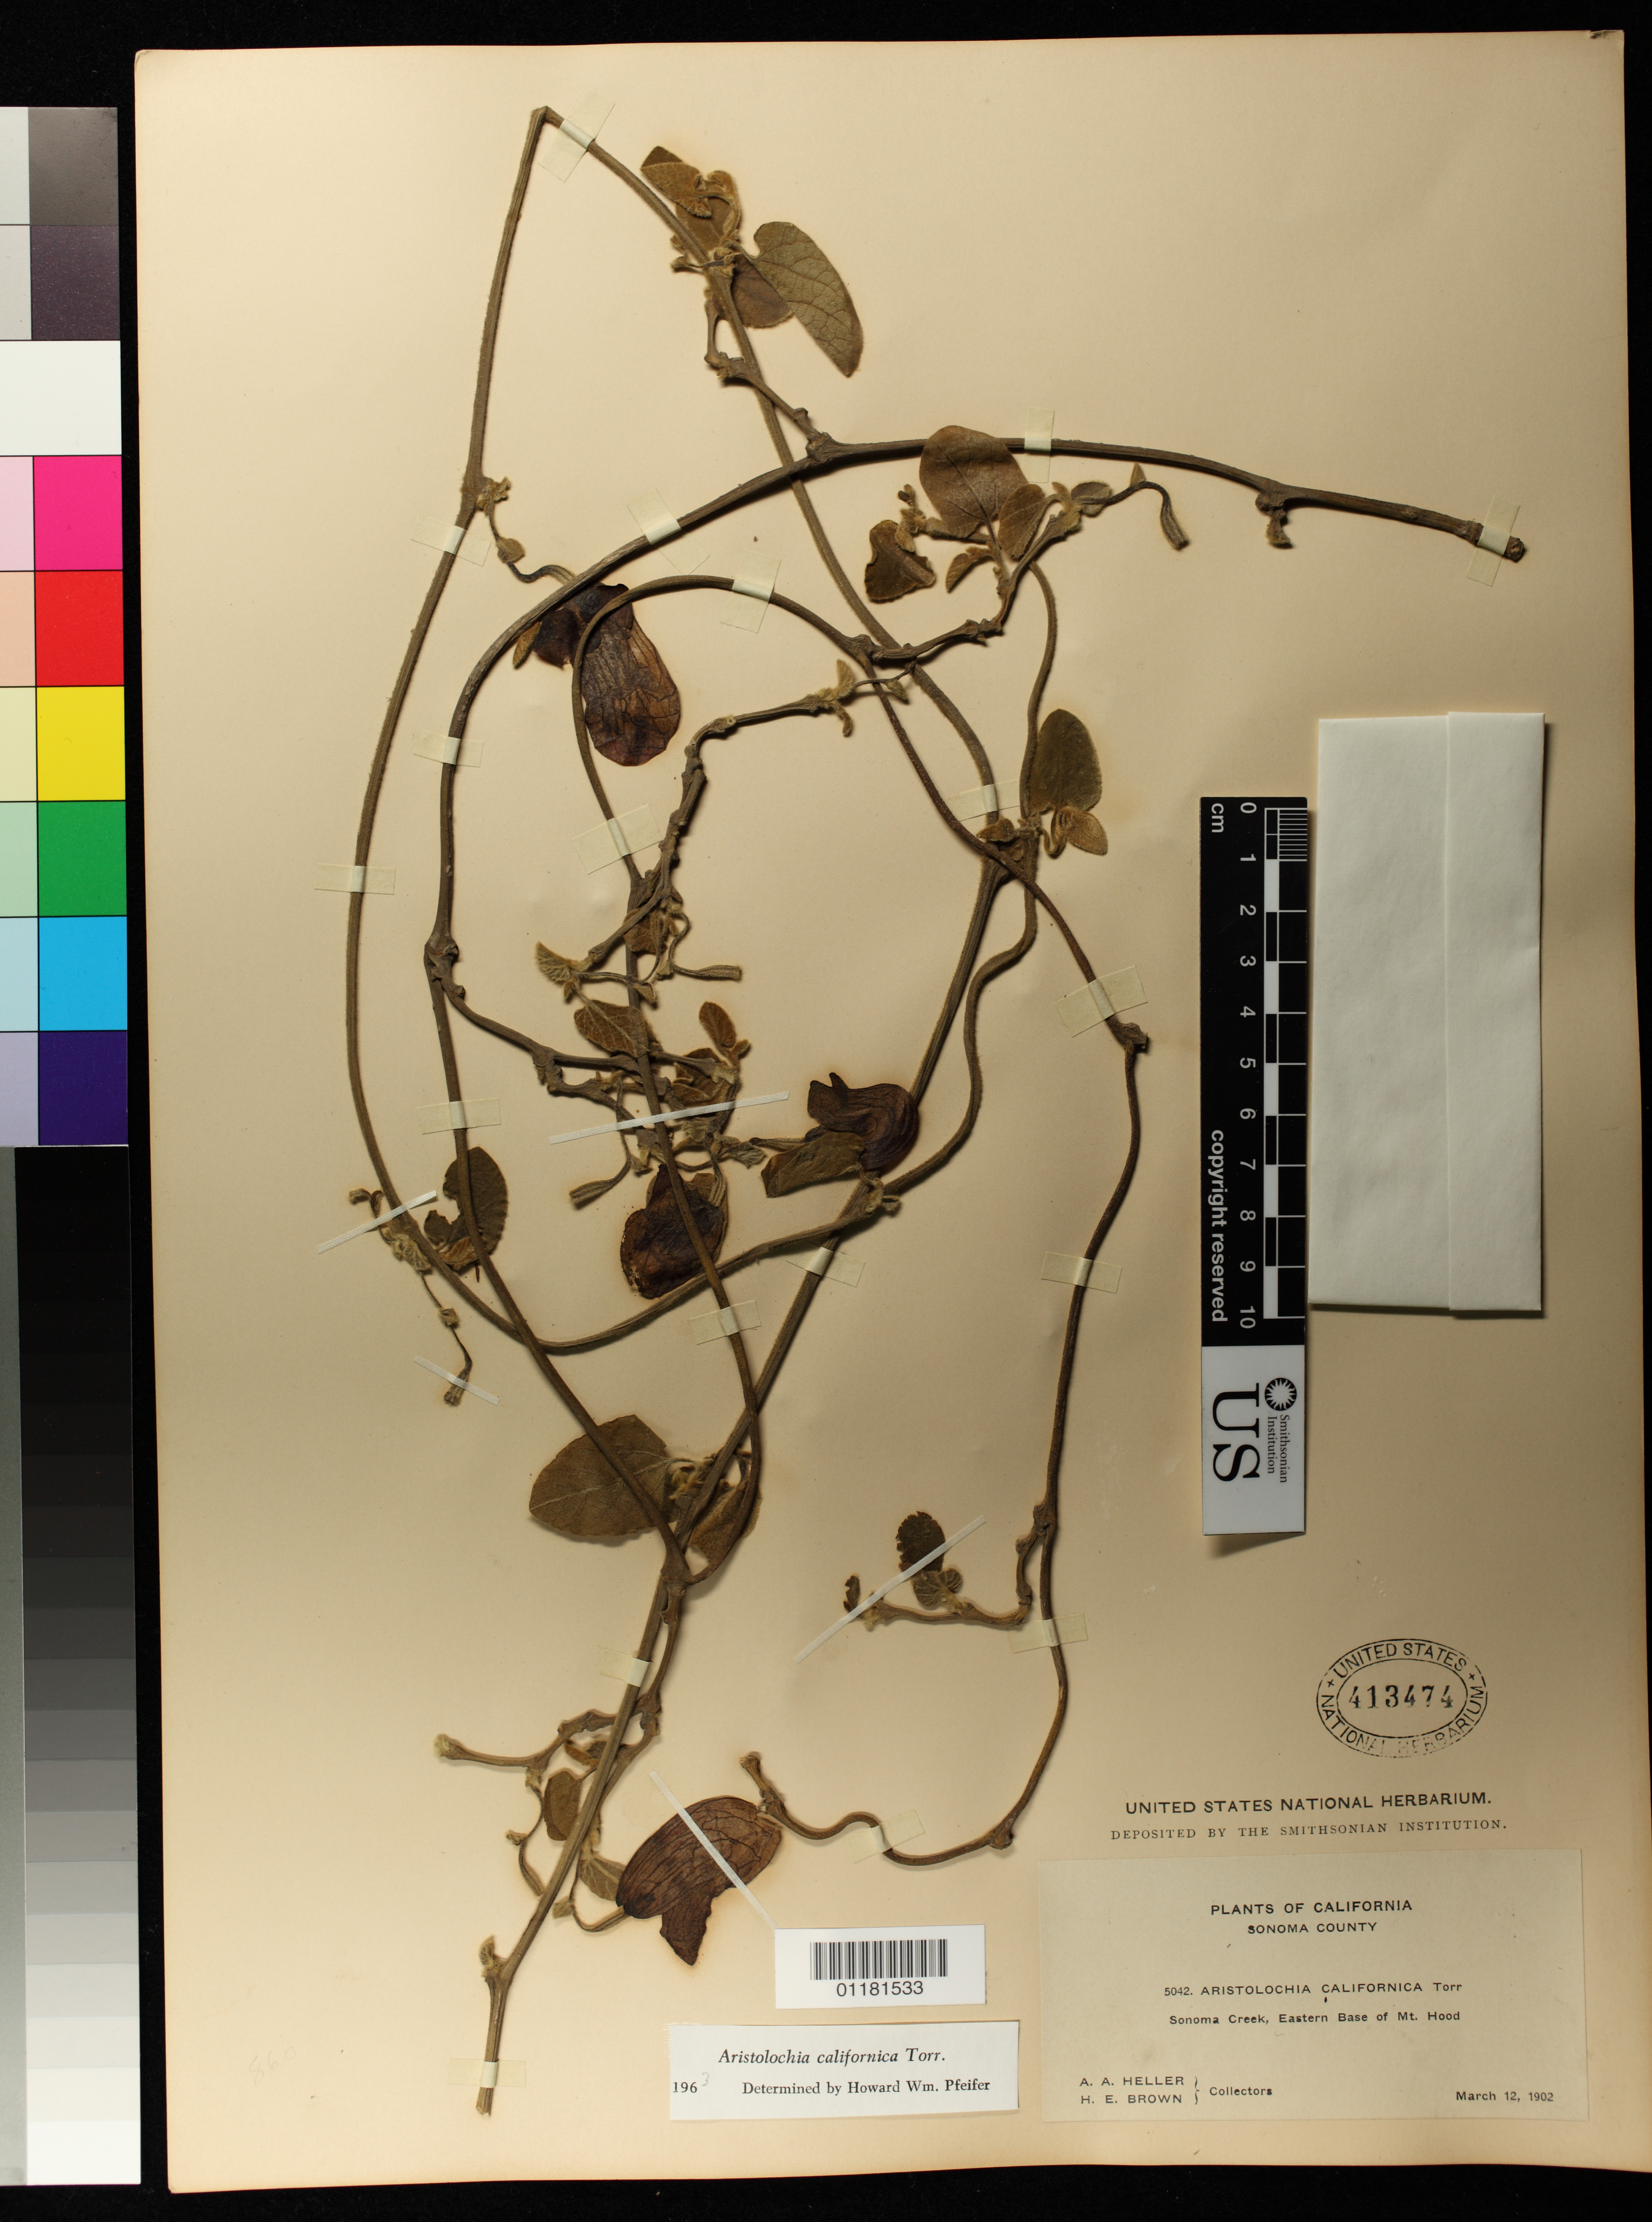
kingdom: Plantae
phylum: Tracheophyta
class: Magnoliopsida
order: Piperales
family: Aristolochiaceae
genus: Aristolochia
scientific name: Aristolochia californica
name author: Torr.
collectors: A. A. Heller & H. E. Brown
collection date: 1902-03-12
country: United States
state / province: California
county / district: Sonoma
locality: Sonoma Creek, eastern base of Mt. Hood, Sonoma County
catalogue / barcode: US 413474